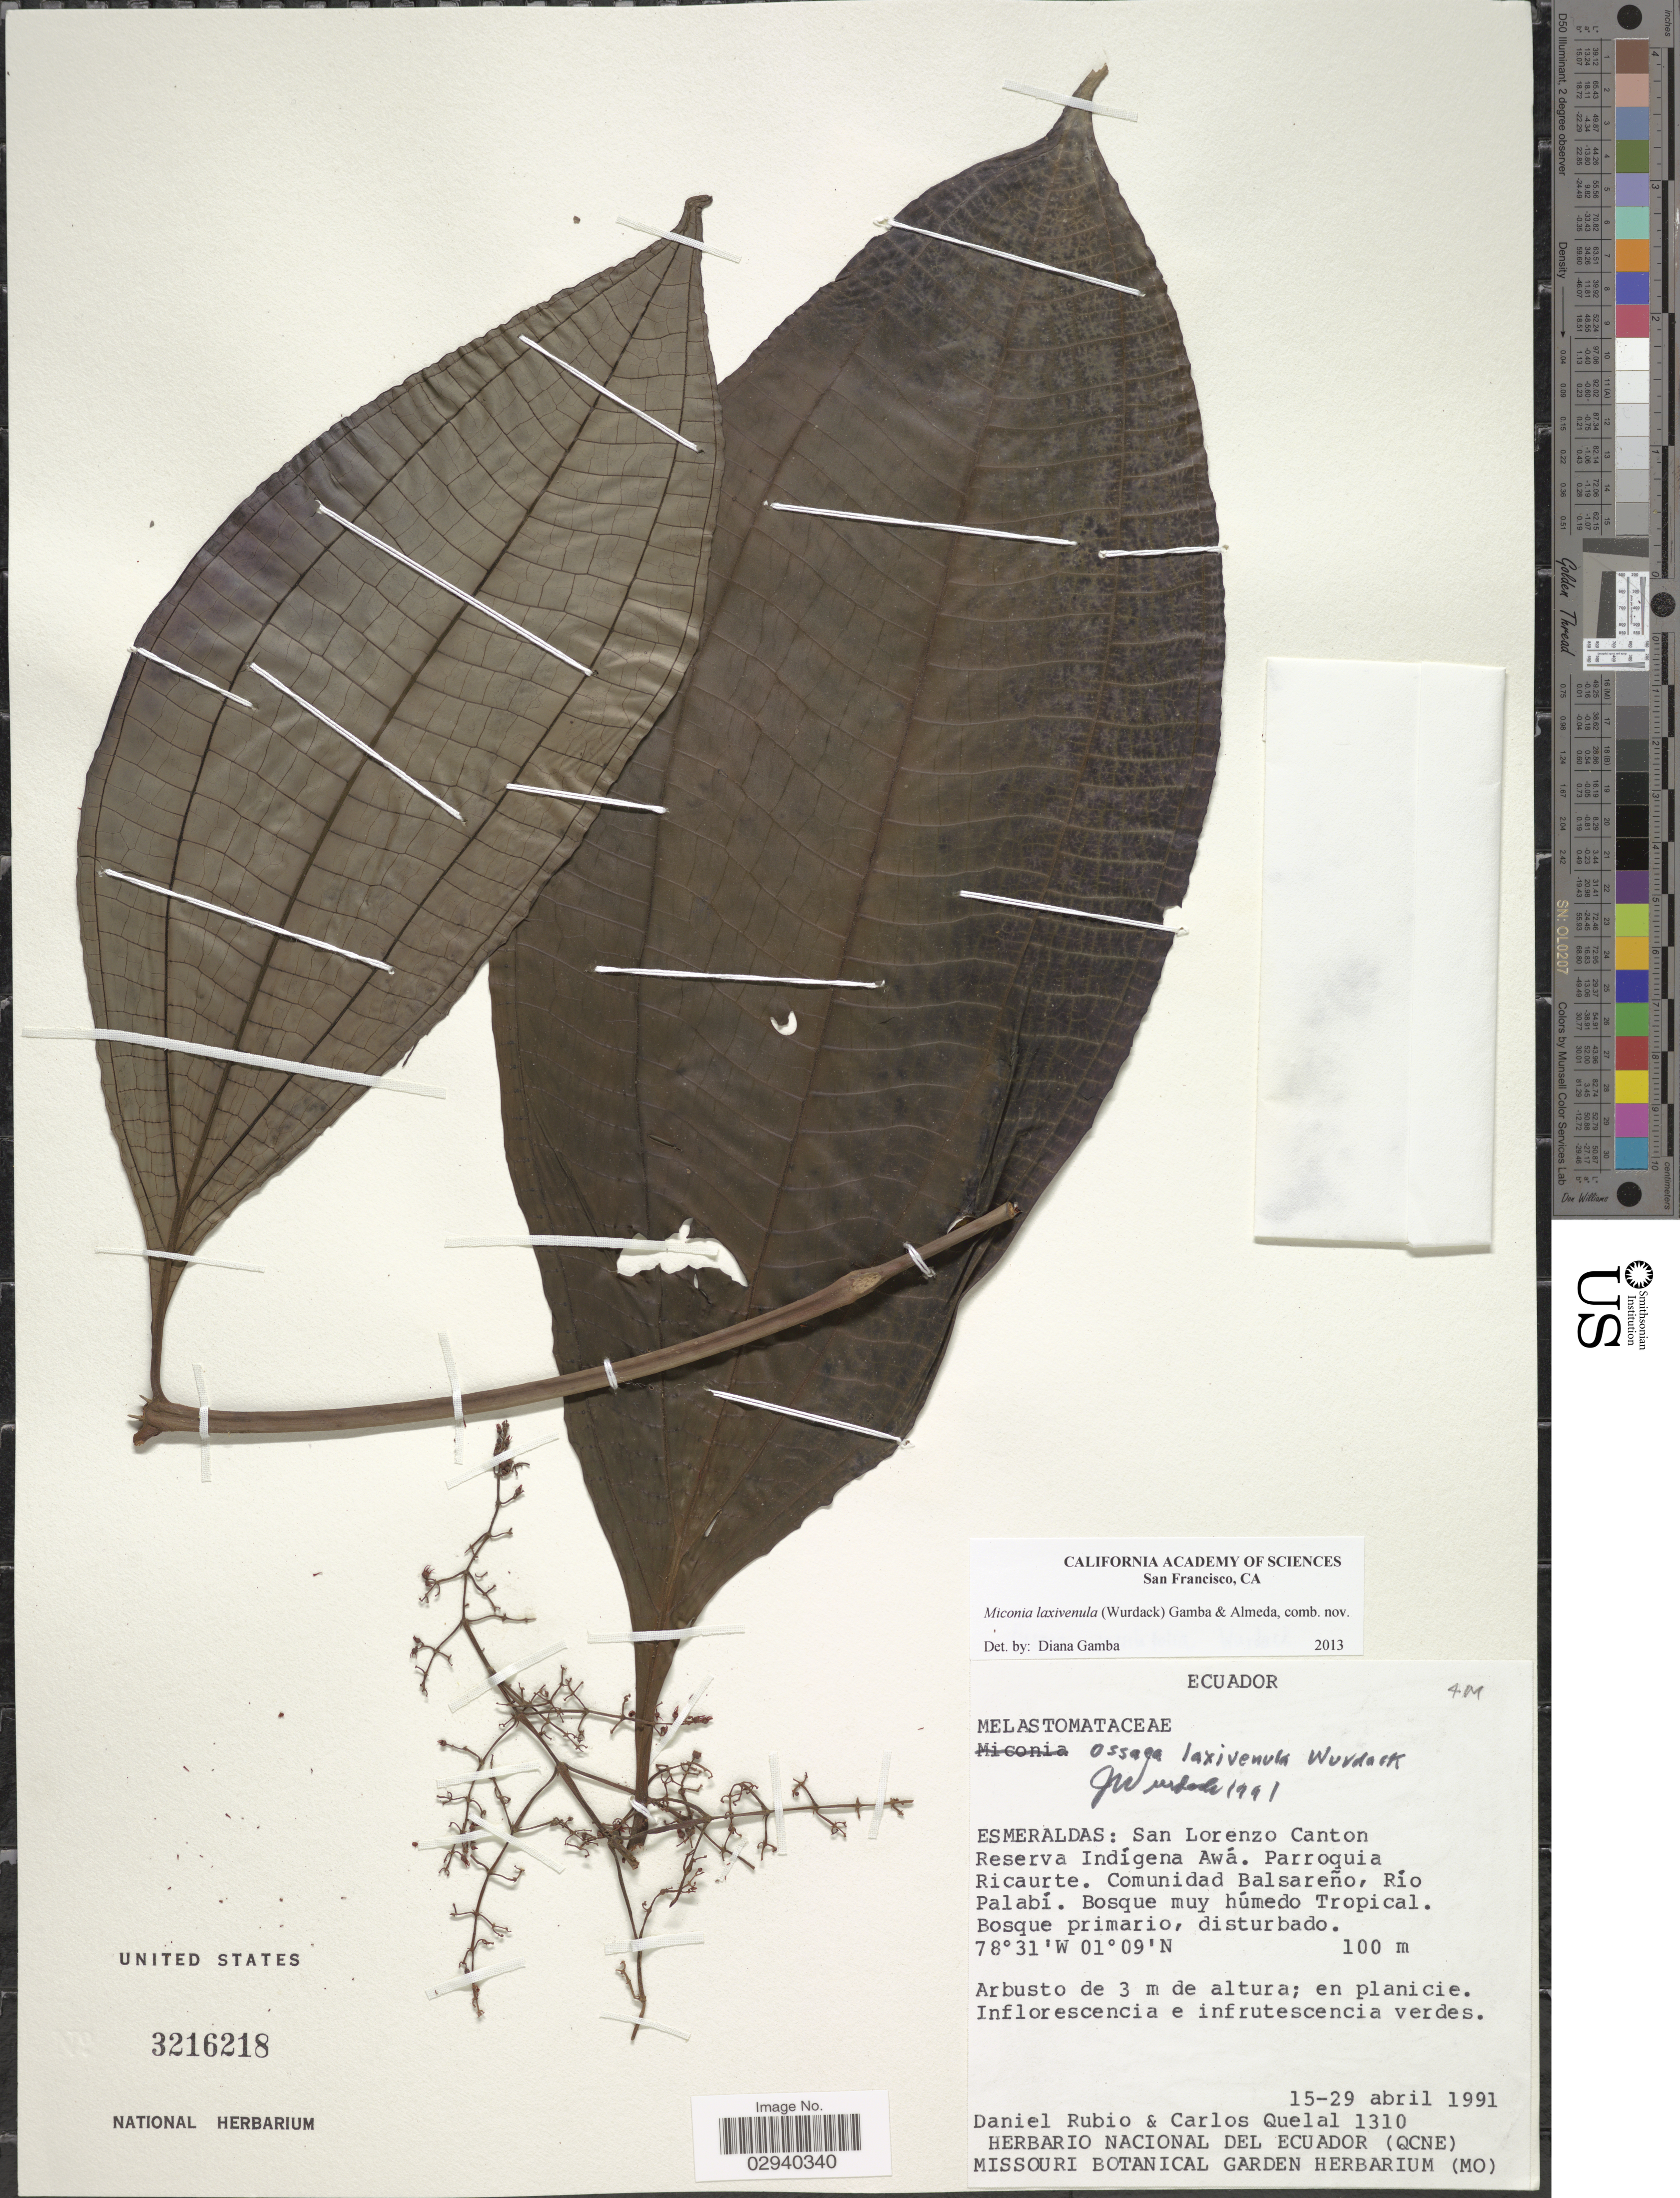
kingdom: Plantae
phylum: Tracheophyta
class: Magnoliopsida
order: Myrtales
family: Melastomataceae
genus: Miconia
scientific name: Miconia laxivenula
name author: (Wurdack) Gamba & Almeda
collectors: D. Rubio & C. Quelal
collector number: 1310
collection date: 1991-04-15/1991-04-29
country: Ecuador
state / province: Esmeraldas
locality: San Lorenzo Canton. Reserva Indígena Awá. Parroquia Ricaurte. Comunidad Balsareño, Río Palabí.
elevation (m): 100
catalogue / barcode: US 3216218